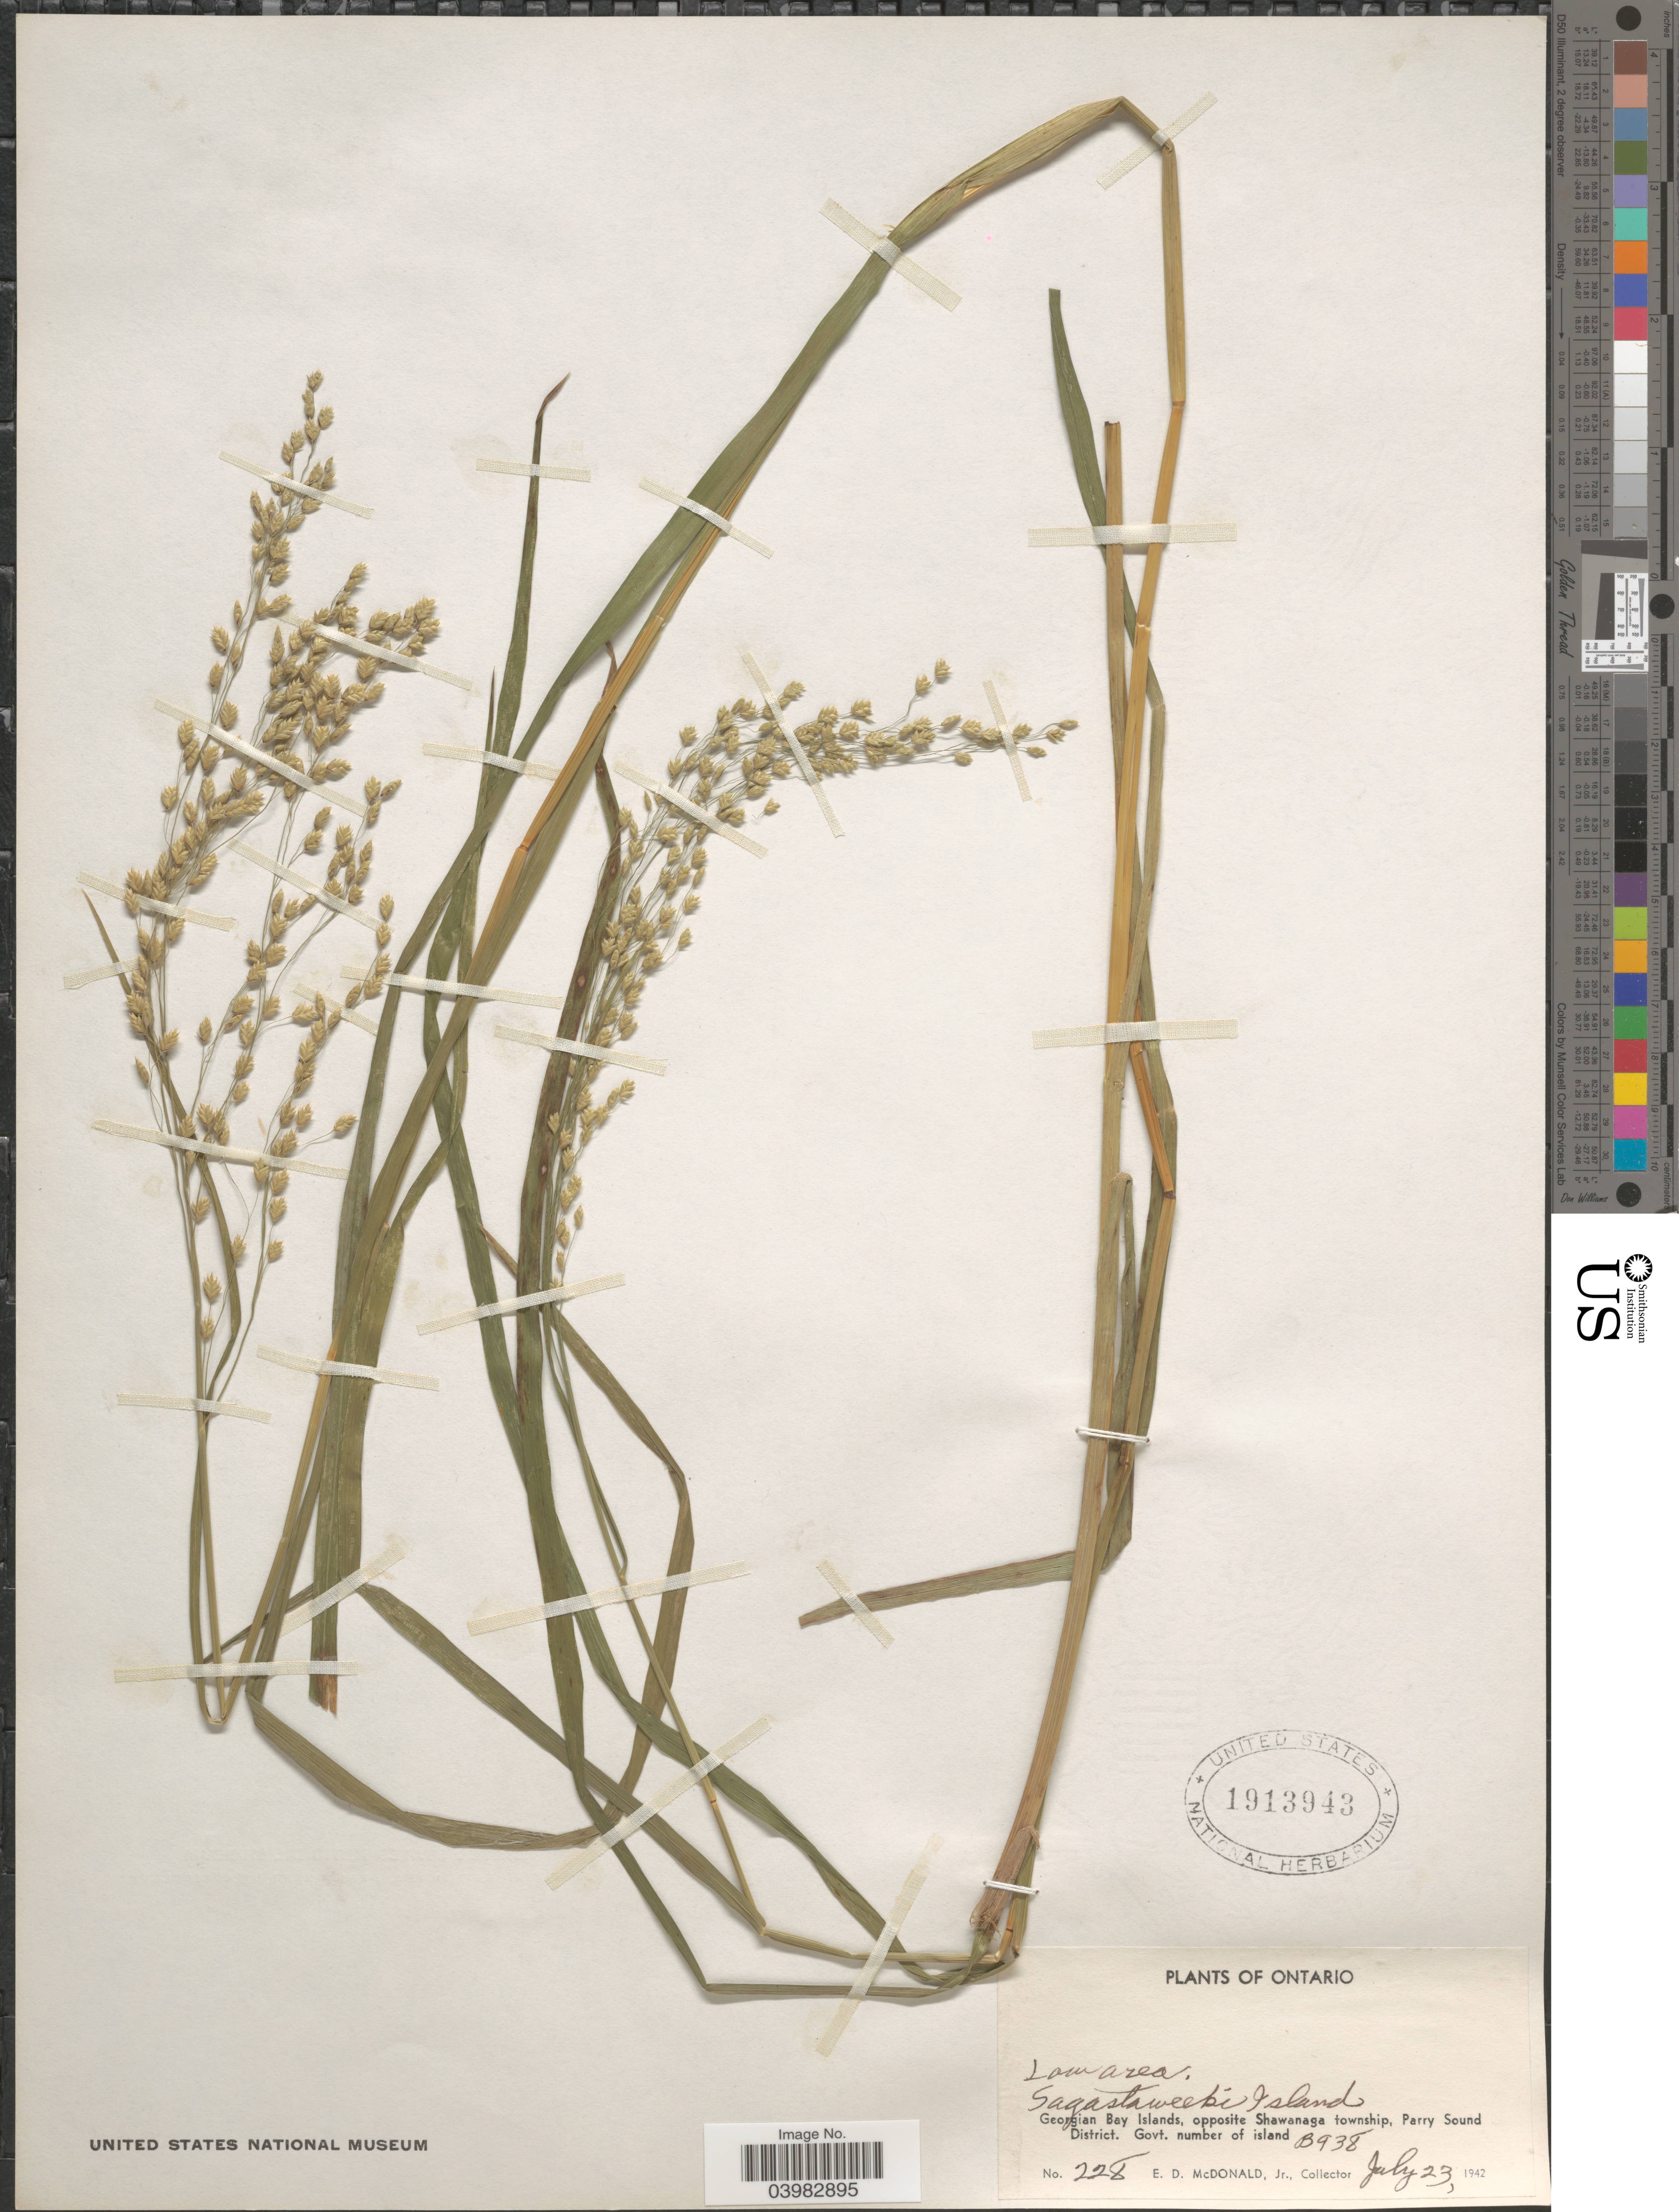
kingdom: Plantae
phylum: Tracheophyta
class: Liliopsida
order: Poales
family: Poaceae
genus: Glyceria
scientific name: Glyceria canadensis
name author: (Michx.) Trin.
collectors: E. D. McDonald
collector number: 228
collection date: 1942-07-23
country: Canada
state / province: Ontario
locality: Sagastaweeki Island. Georgian Bay Islands, opposite Shawanaga township, Parry Sound District. Govt. number of island B938.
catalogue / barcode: US 1913943